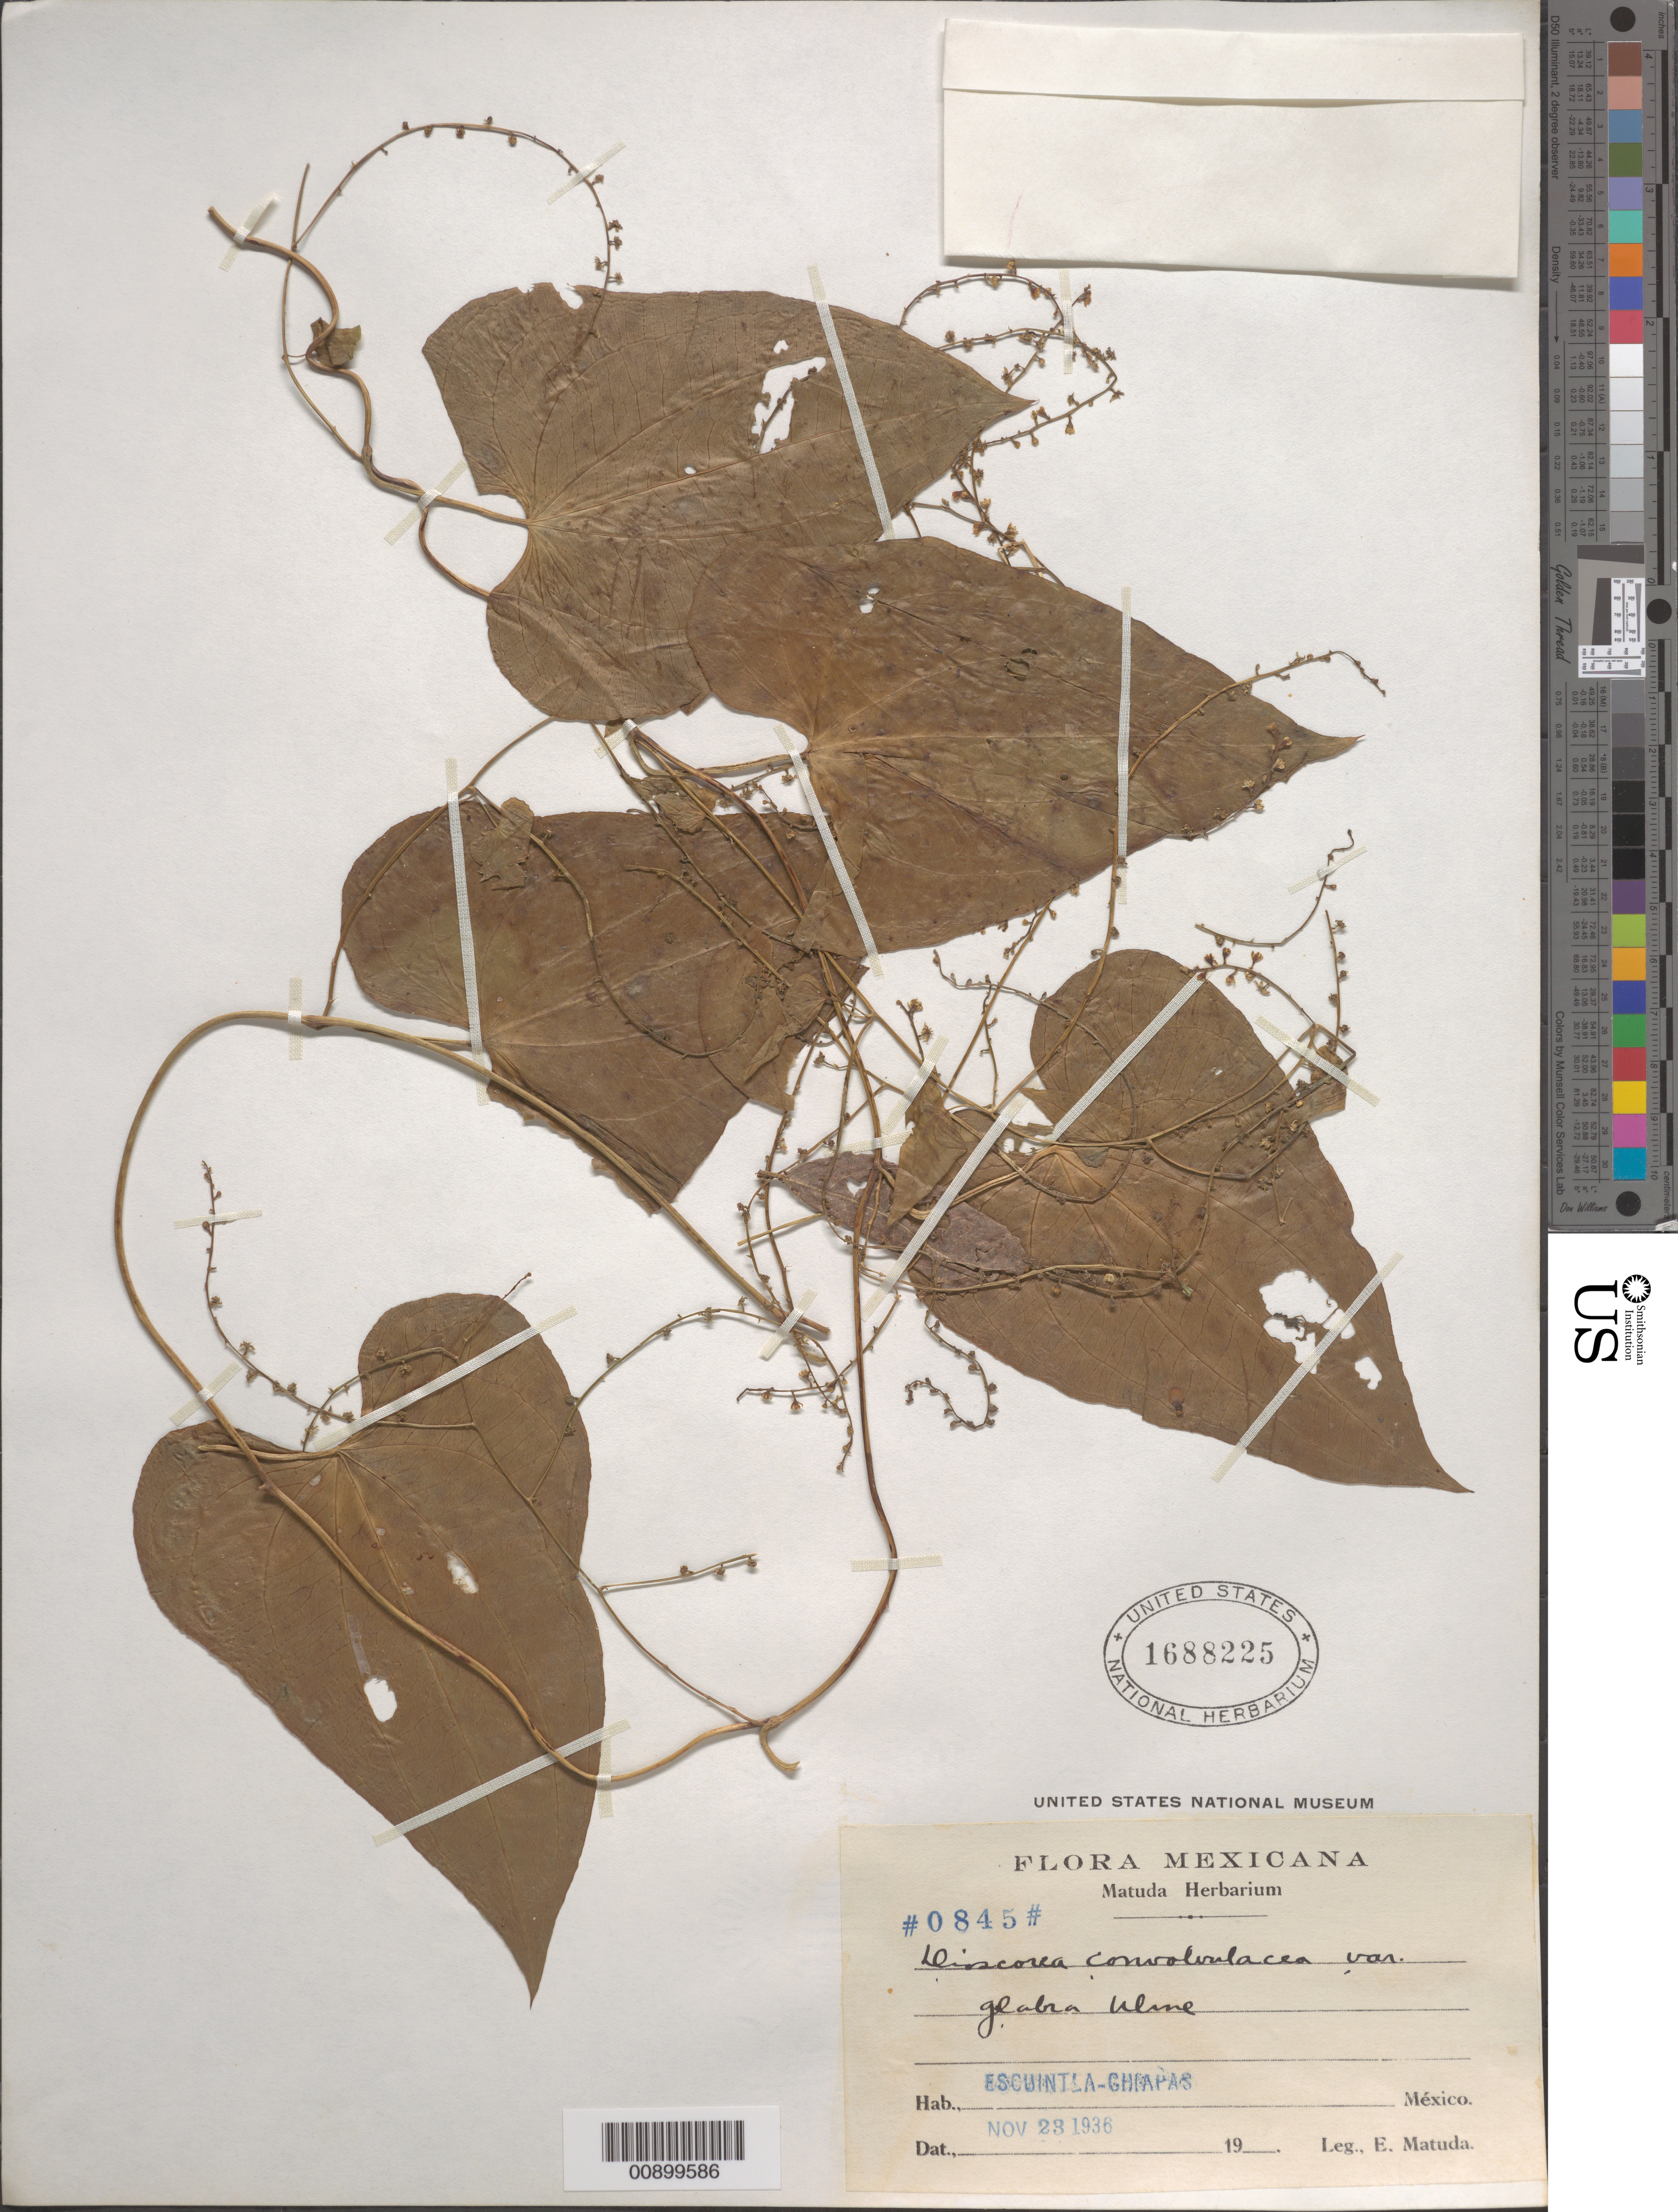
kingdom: Plantae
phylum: Tracheophyta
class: Liliopsida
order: Dioscoreales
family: Dioscoreaceae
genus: Dioscorea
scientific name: Dioscorea convolvulacea var. glabra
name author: (Hemsl.) Uline ex R. Knuth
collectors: E. Matuda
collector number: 0845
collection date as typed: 23 Nov 1936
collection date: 1936-11-23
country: Mexico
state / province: Chiapas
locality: Escuintla, Chiapas.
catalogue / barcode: US 1688225